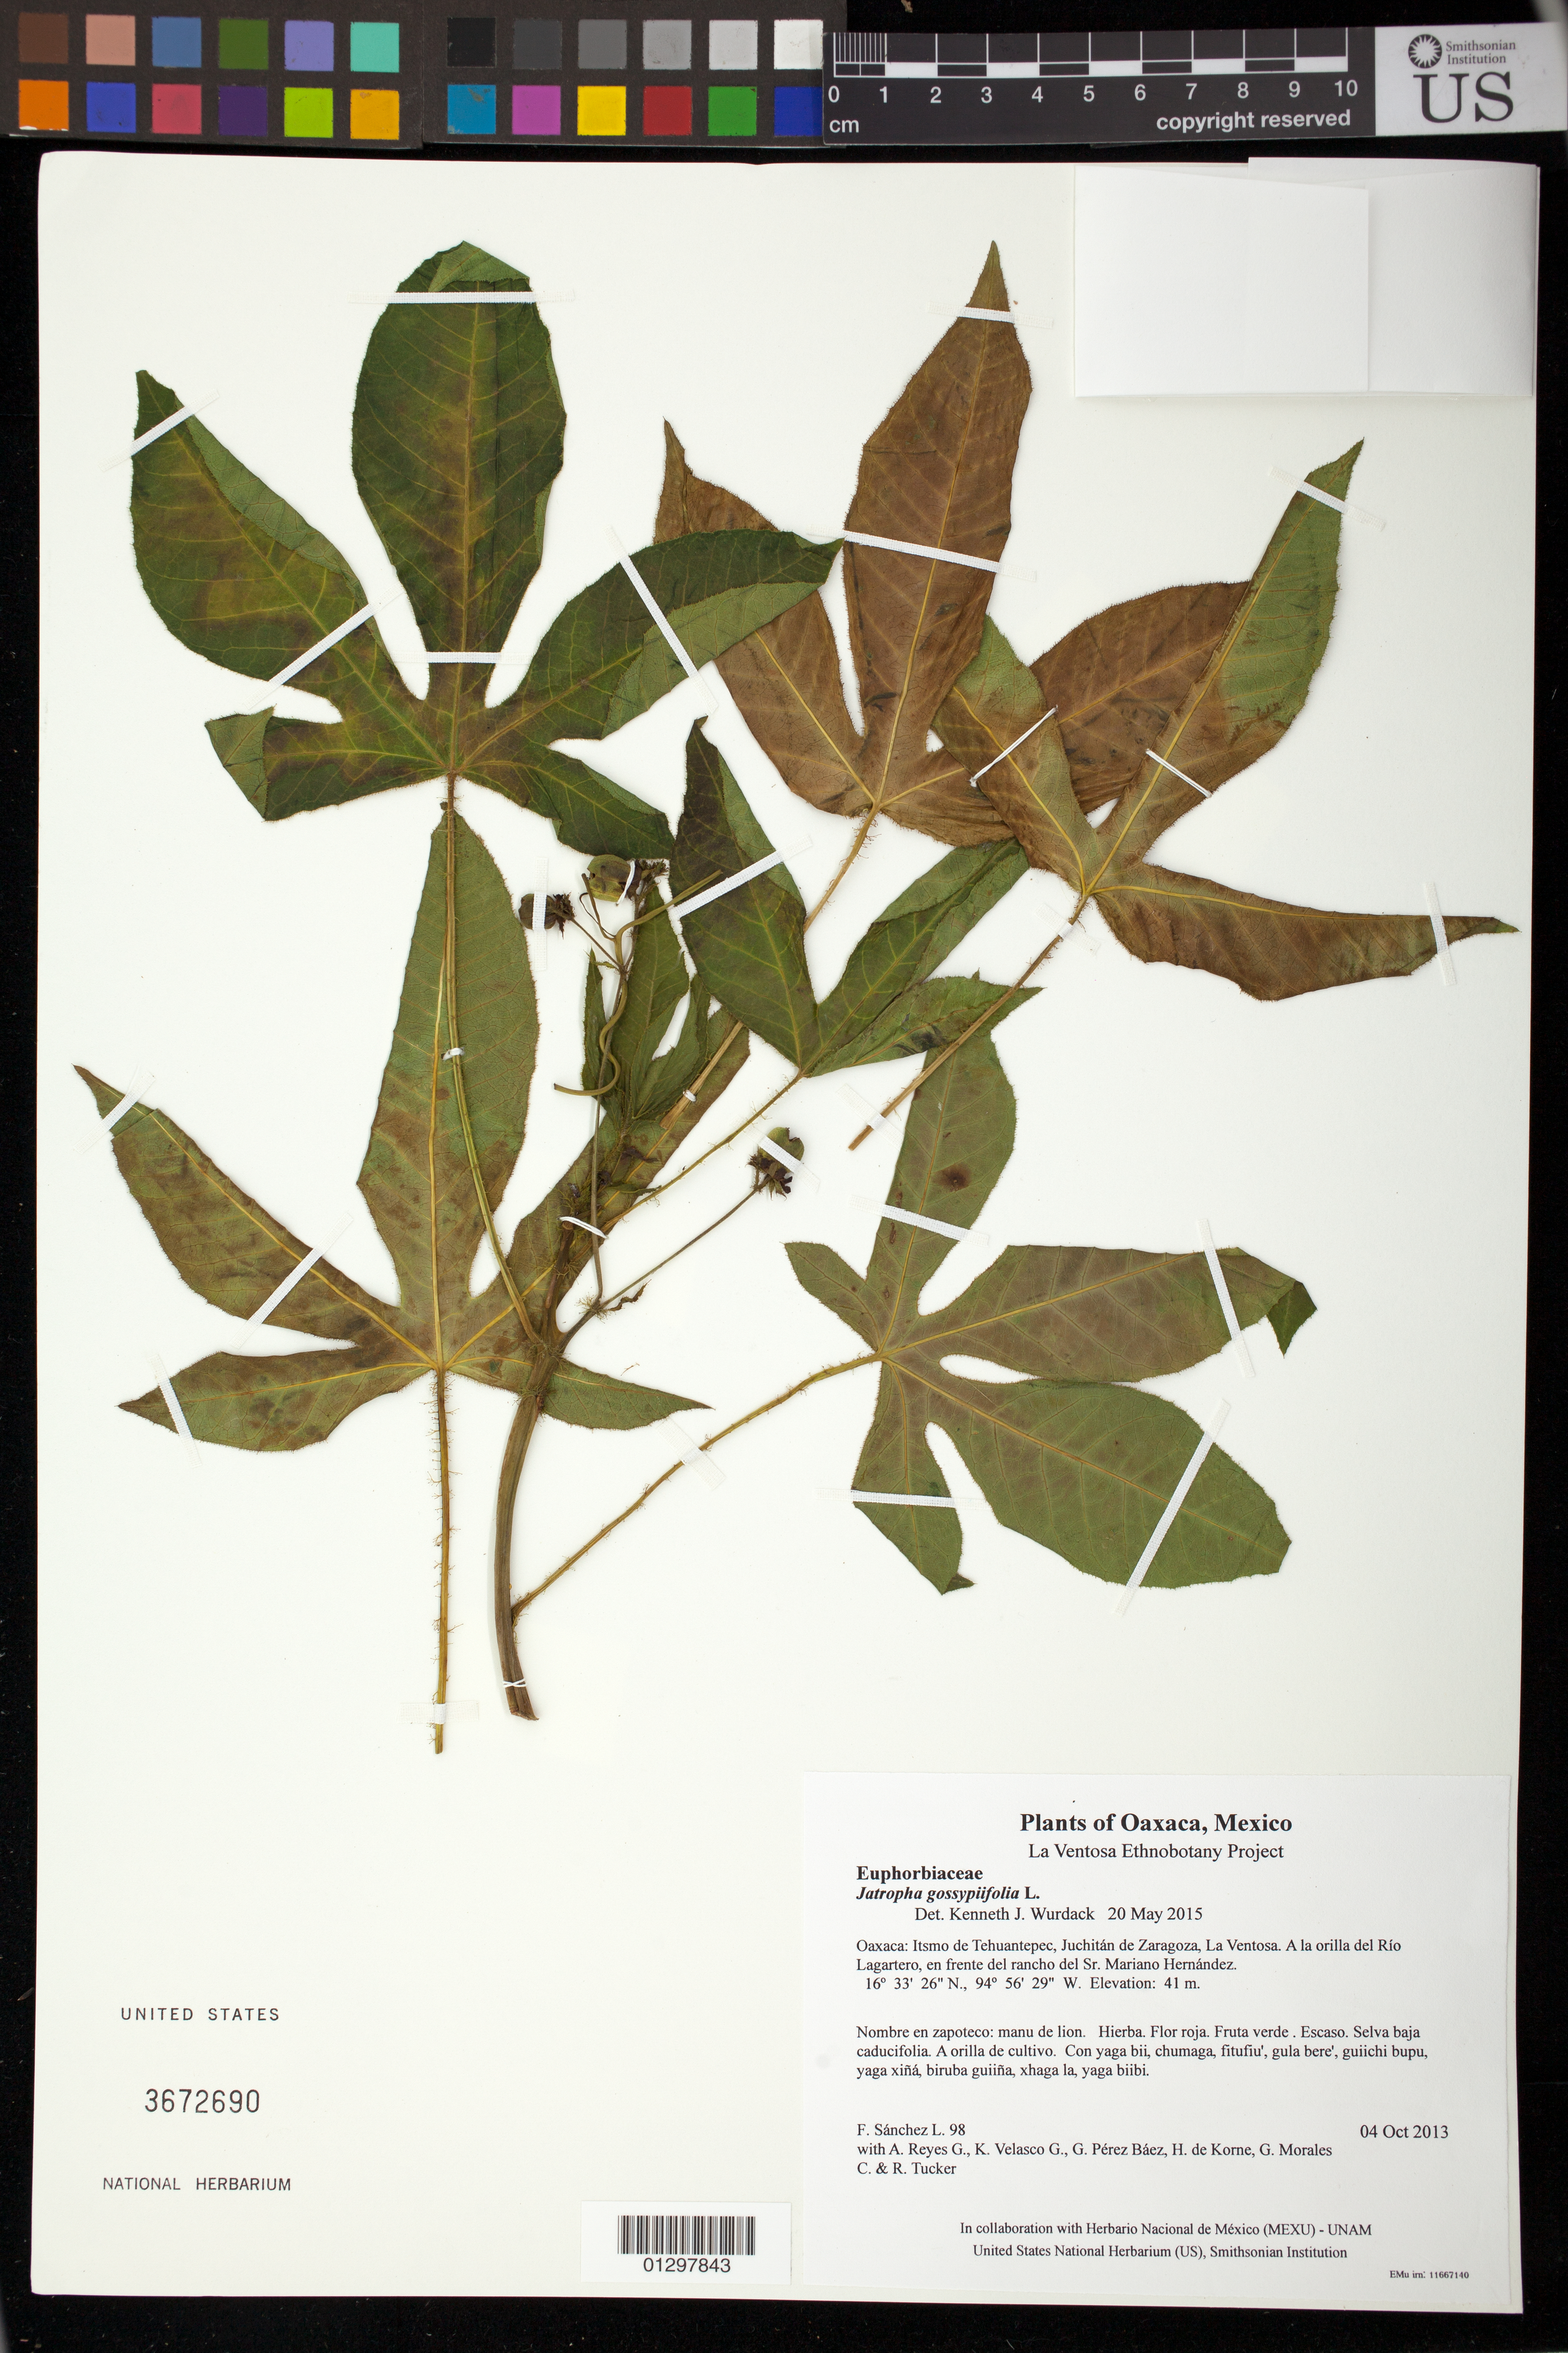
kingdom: Plantae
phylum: Tracheophyta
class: Magnoliopsida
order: Malpighiales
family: Euphorbiaceae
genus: Jatropha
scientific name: Jatropha gossypiifolia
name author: L.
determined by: Wurdack, Kenneth J., (US), Smithsonian Institution - National Museum of Natural History (UNITED STATES)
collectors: F. Sánchez L., A. Reyes G., K. Velasco G., G. Pérez Báez, H. de Korne, G. Morales C. & R. Tucker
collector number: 98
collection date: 2013-10-04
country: Mexico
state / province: Oaxaca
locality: Itsmo de Tehuantepec, Juchitán de Zaragoza, La Ventosa. A la orilla del Río Lagartero, en frente del rancho del Sr. Mariano Hernández.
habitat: Selva baja caducifolia. A orilla de cultivo.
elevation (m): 41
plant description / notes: JEBOT, MEXU, SERO, US; Guixi bandaga. Guie' naxiña'. Cuaananaxhi naga' . Huaxie'.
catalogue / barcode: US 3672690